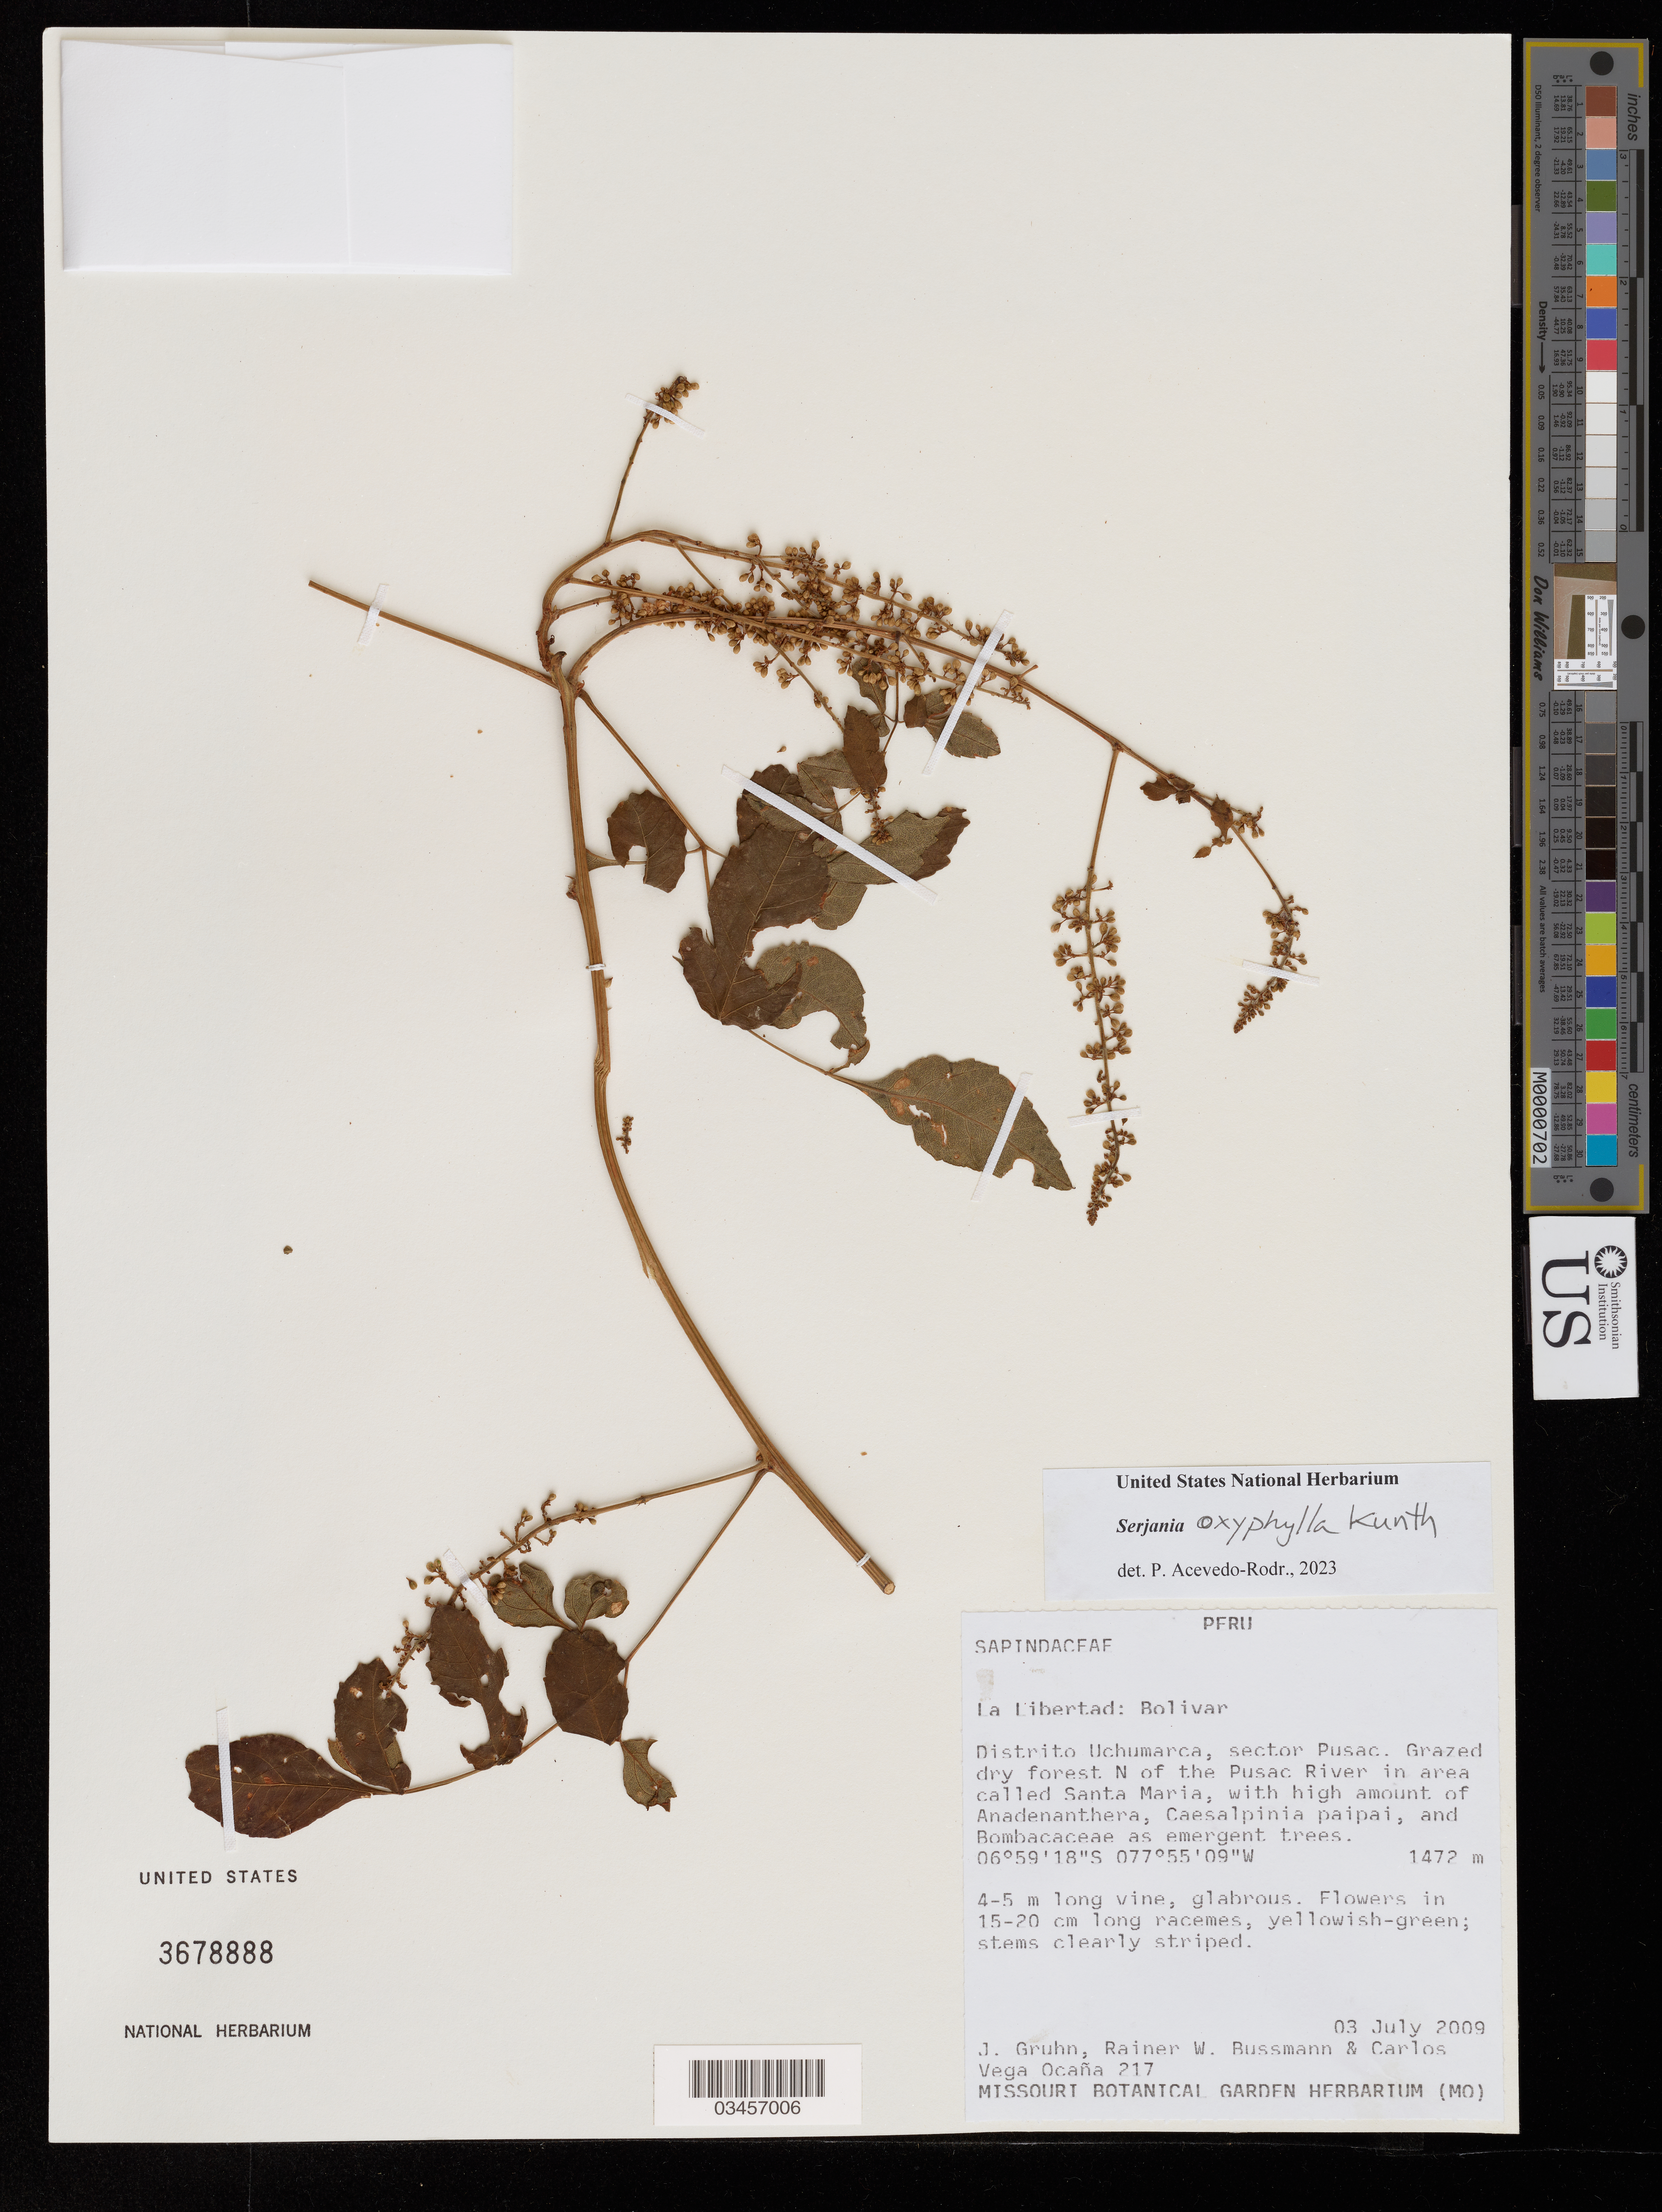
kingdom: Plantae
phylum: Tracheophyta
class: Magnoliopsida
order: Sapindales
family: Sapindaceae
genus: Serjania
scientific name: Serjania oxyphylla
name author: Kunth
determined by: Acevedo-Rodriguez, P., (US), Smithsonian Institution - National Museum of Natural History (UNITED STATES)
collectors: J. Gruhn, R. W. Bussmann & C. Vegas Ocaña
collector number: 217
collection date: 2009-07-03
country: Peru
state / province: Cusco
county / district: Urubamba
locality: Sector Pusac. N of the Pusac River in area called Santa Maria.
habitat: Grazed dry forest.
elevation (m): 1472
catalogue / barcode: US 3678888